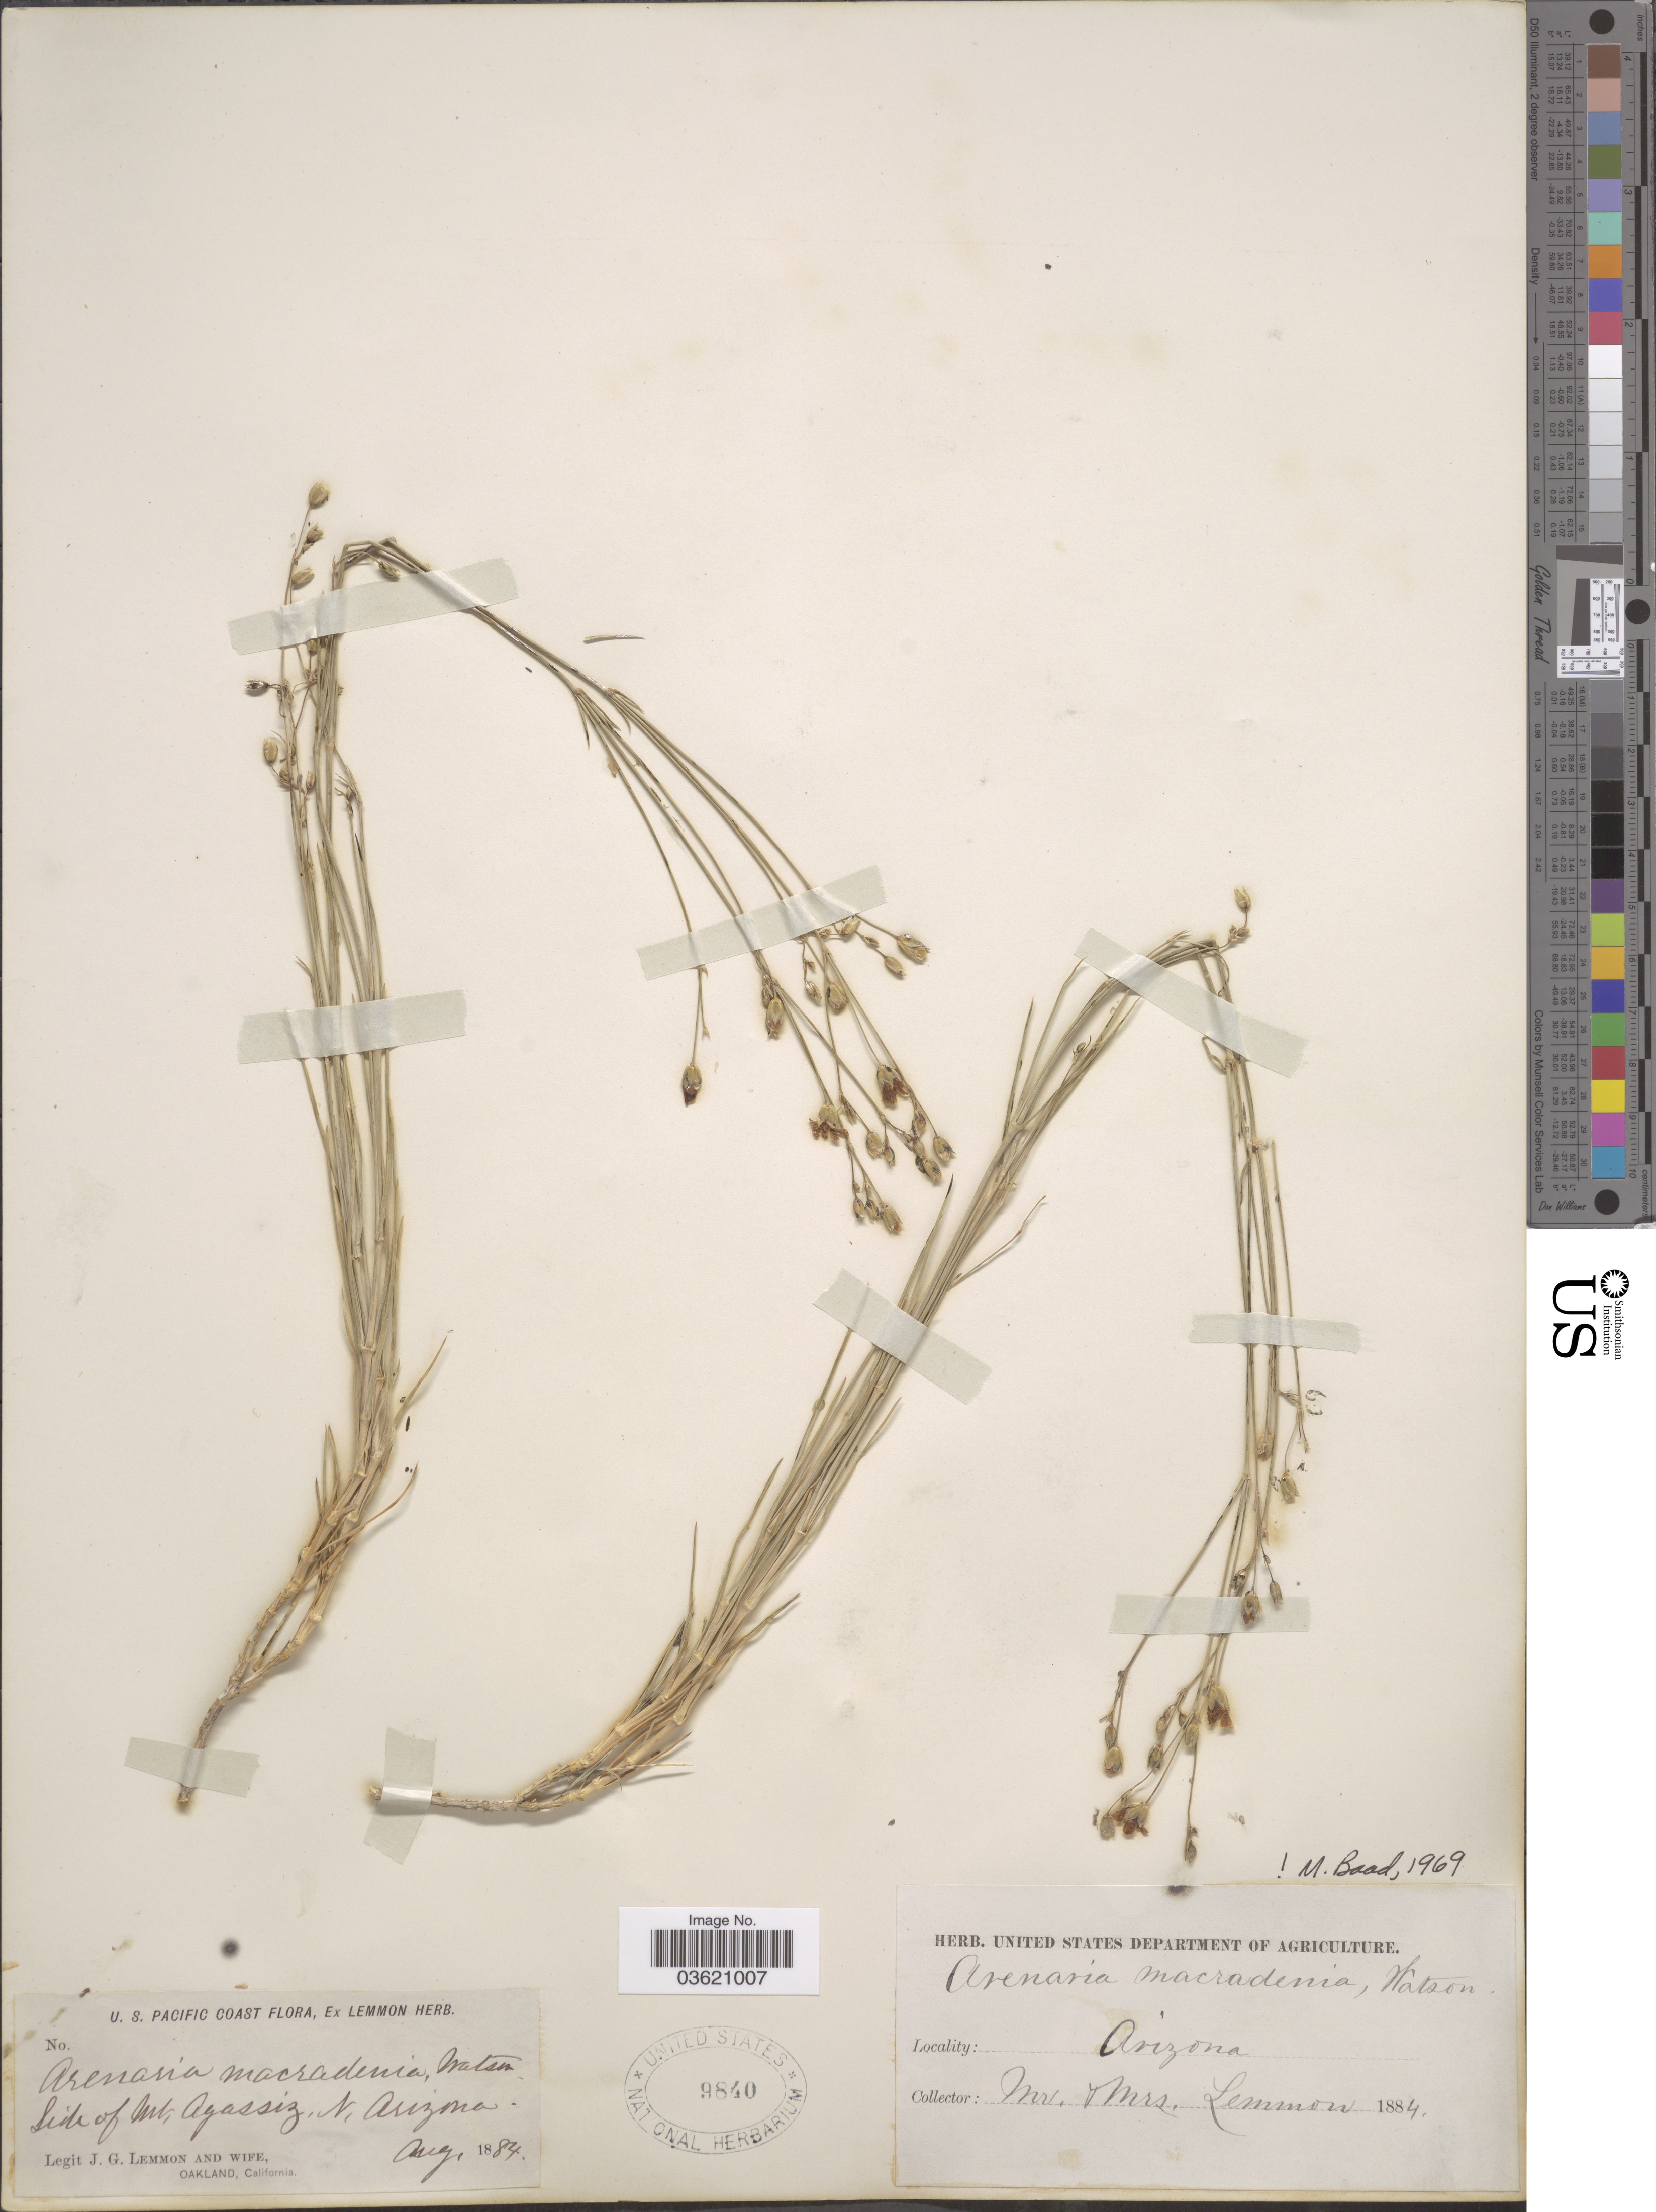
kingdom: Plantae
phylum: Tracheophyta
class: Magnoliopsida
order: Caryophyllales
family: Caryophyllaceae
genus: Eremogone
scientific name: Eremogone macradenia var. macradenia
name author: (S. Watson) Ikonn.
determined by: Strong, Mark T., (BOT), Smithsonian Institution - National Museum of Natural History (UNITED STATES)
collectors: J. Lemmon & Mrs. J. G. Lemmon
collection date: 1884-08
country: United States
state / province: Arizona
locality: Side of Mt. Agassiz, N. Arizona.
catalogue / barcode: US 9840